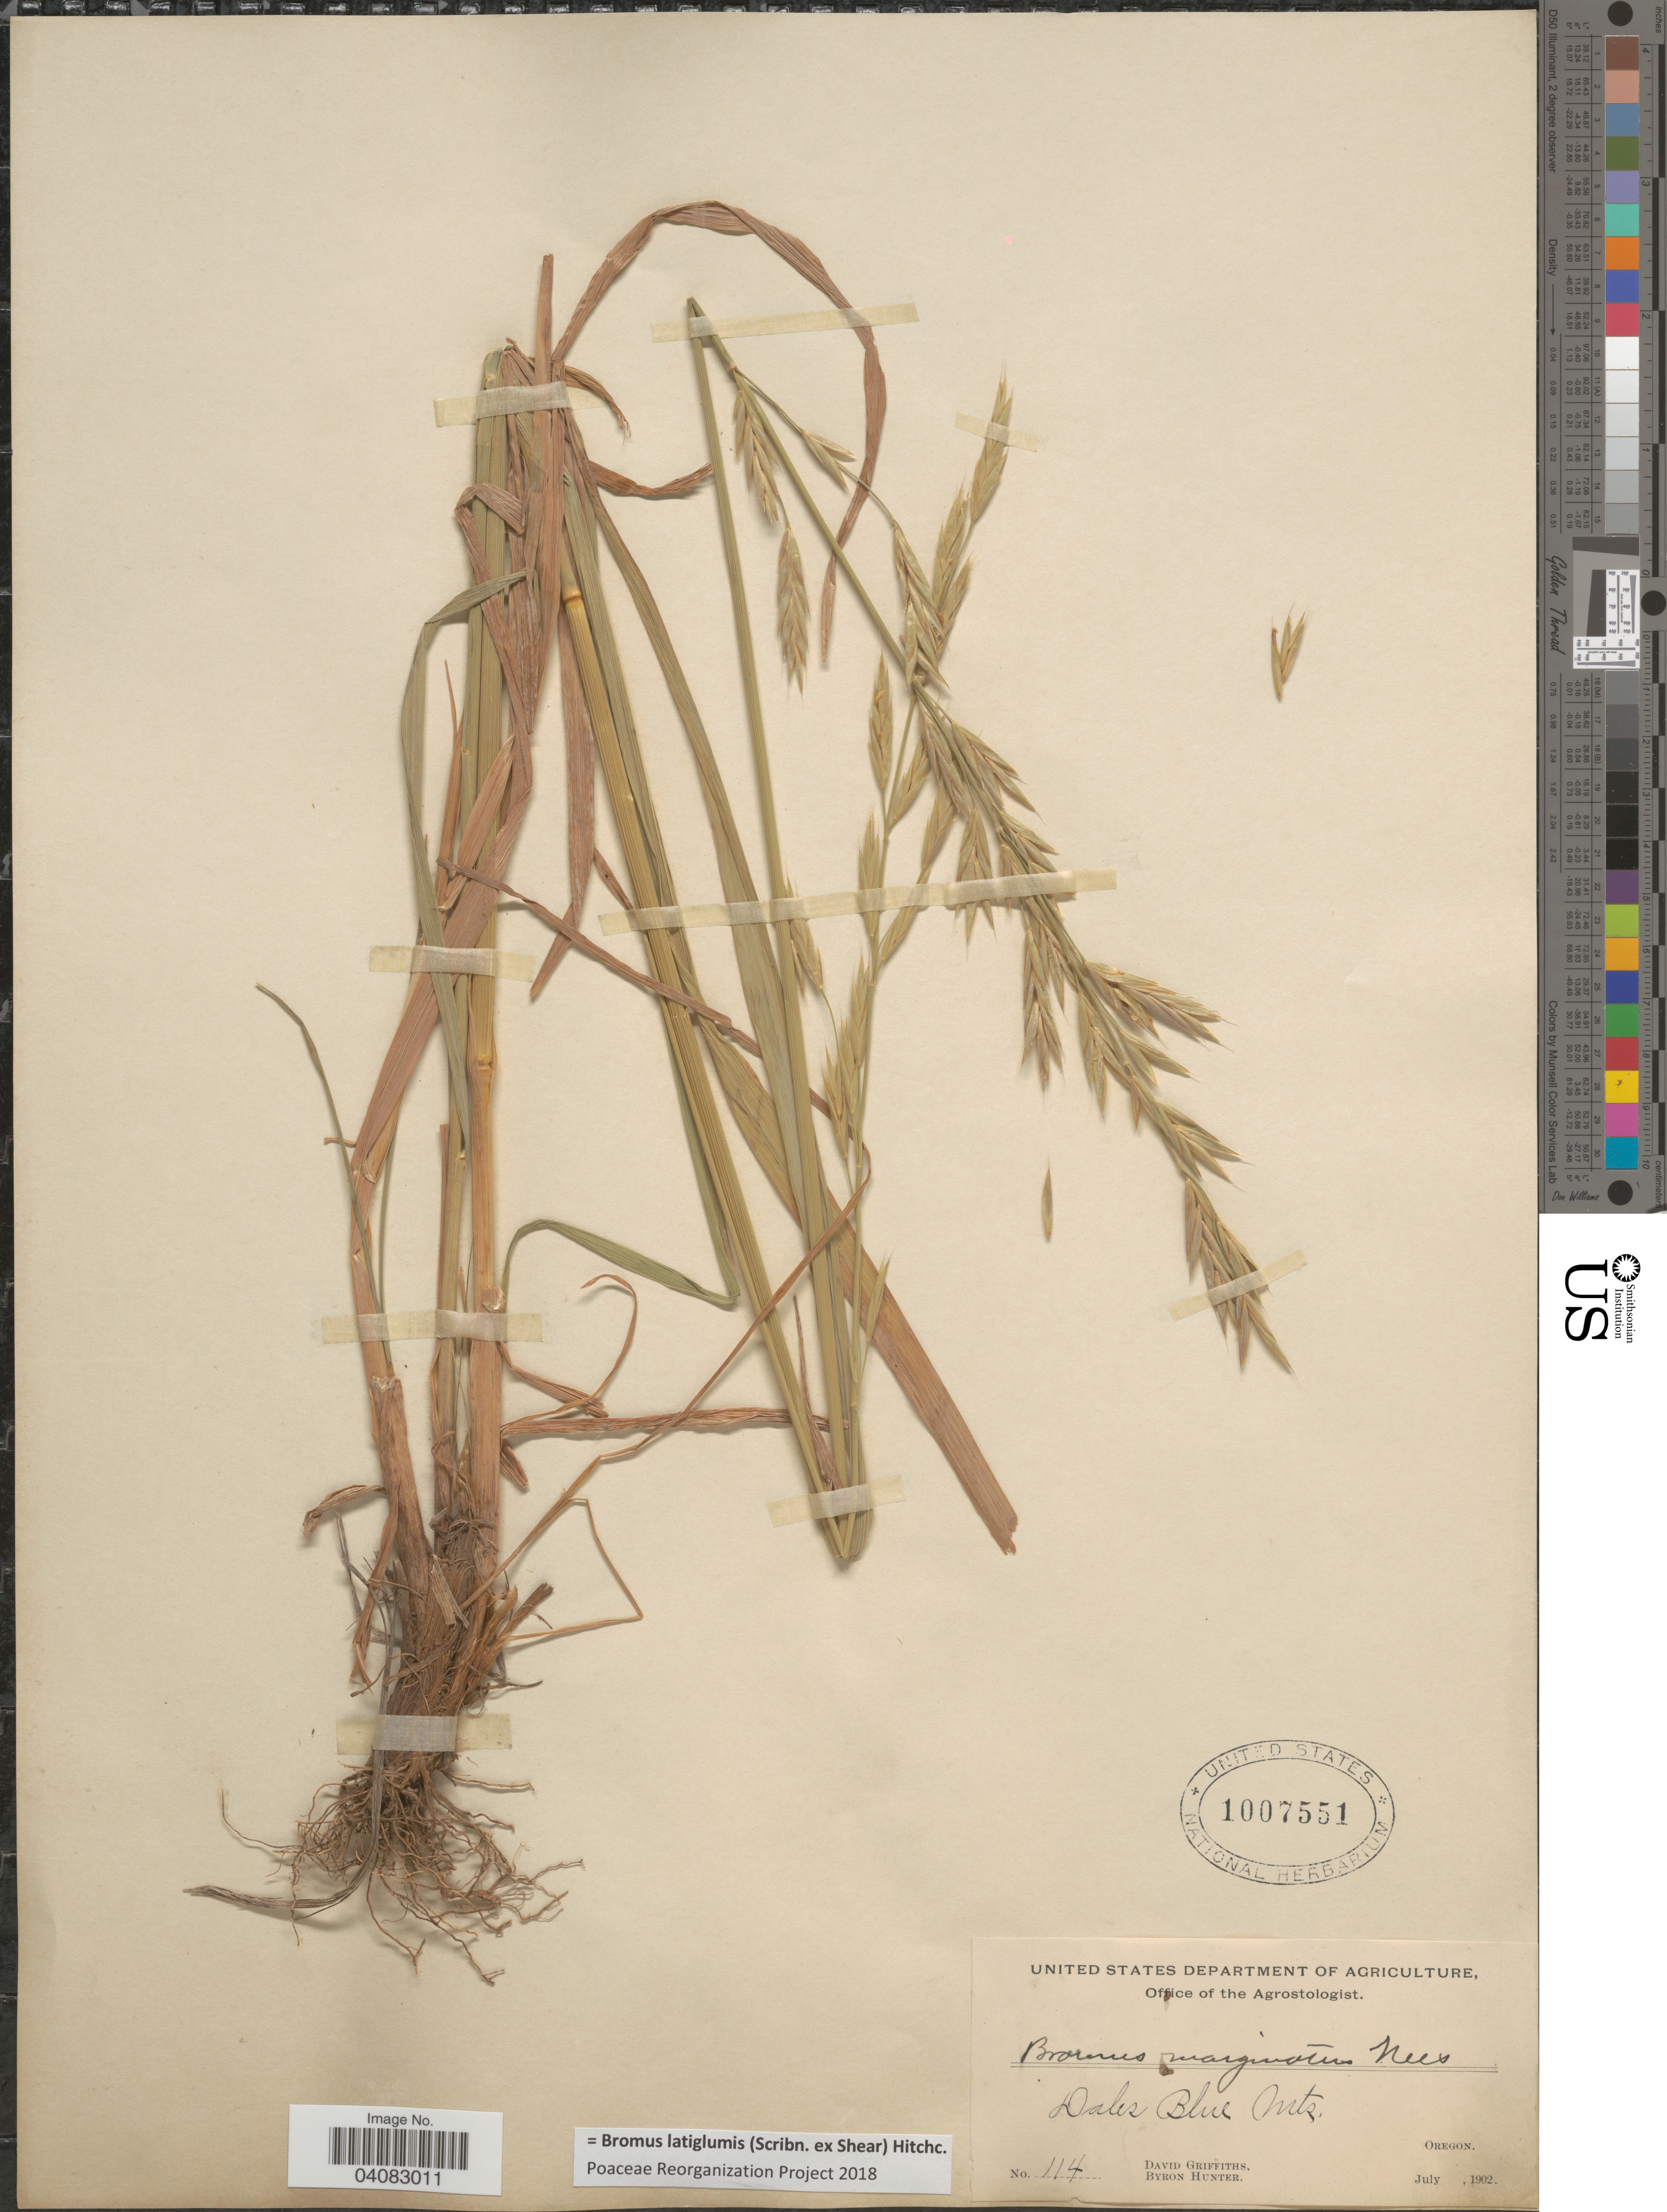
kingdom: Plantae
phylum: Tracheophyta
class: Liliopsida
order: Poales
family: Poaceae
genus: Bromus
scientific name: Bromus latiglumis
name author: (Scribn. ex Shear) Hitchc.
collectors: D. Griffiths & B. Hunter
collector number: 114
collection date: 1902-07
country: United States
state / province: Oregon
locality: Dales Blue Mts.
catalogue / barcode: US 1007551